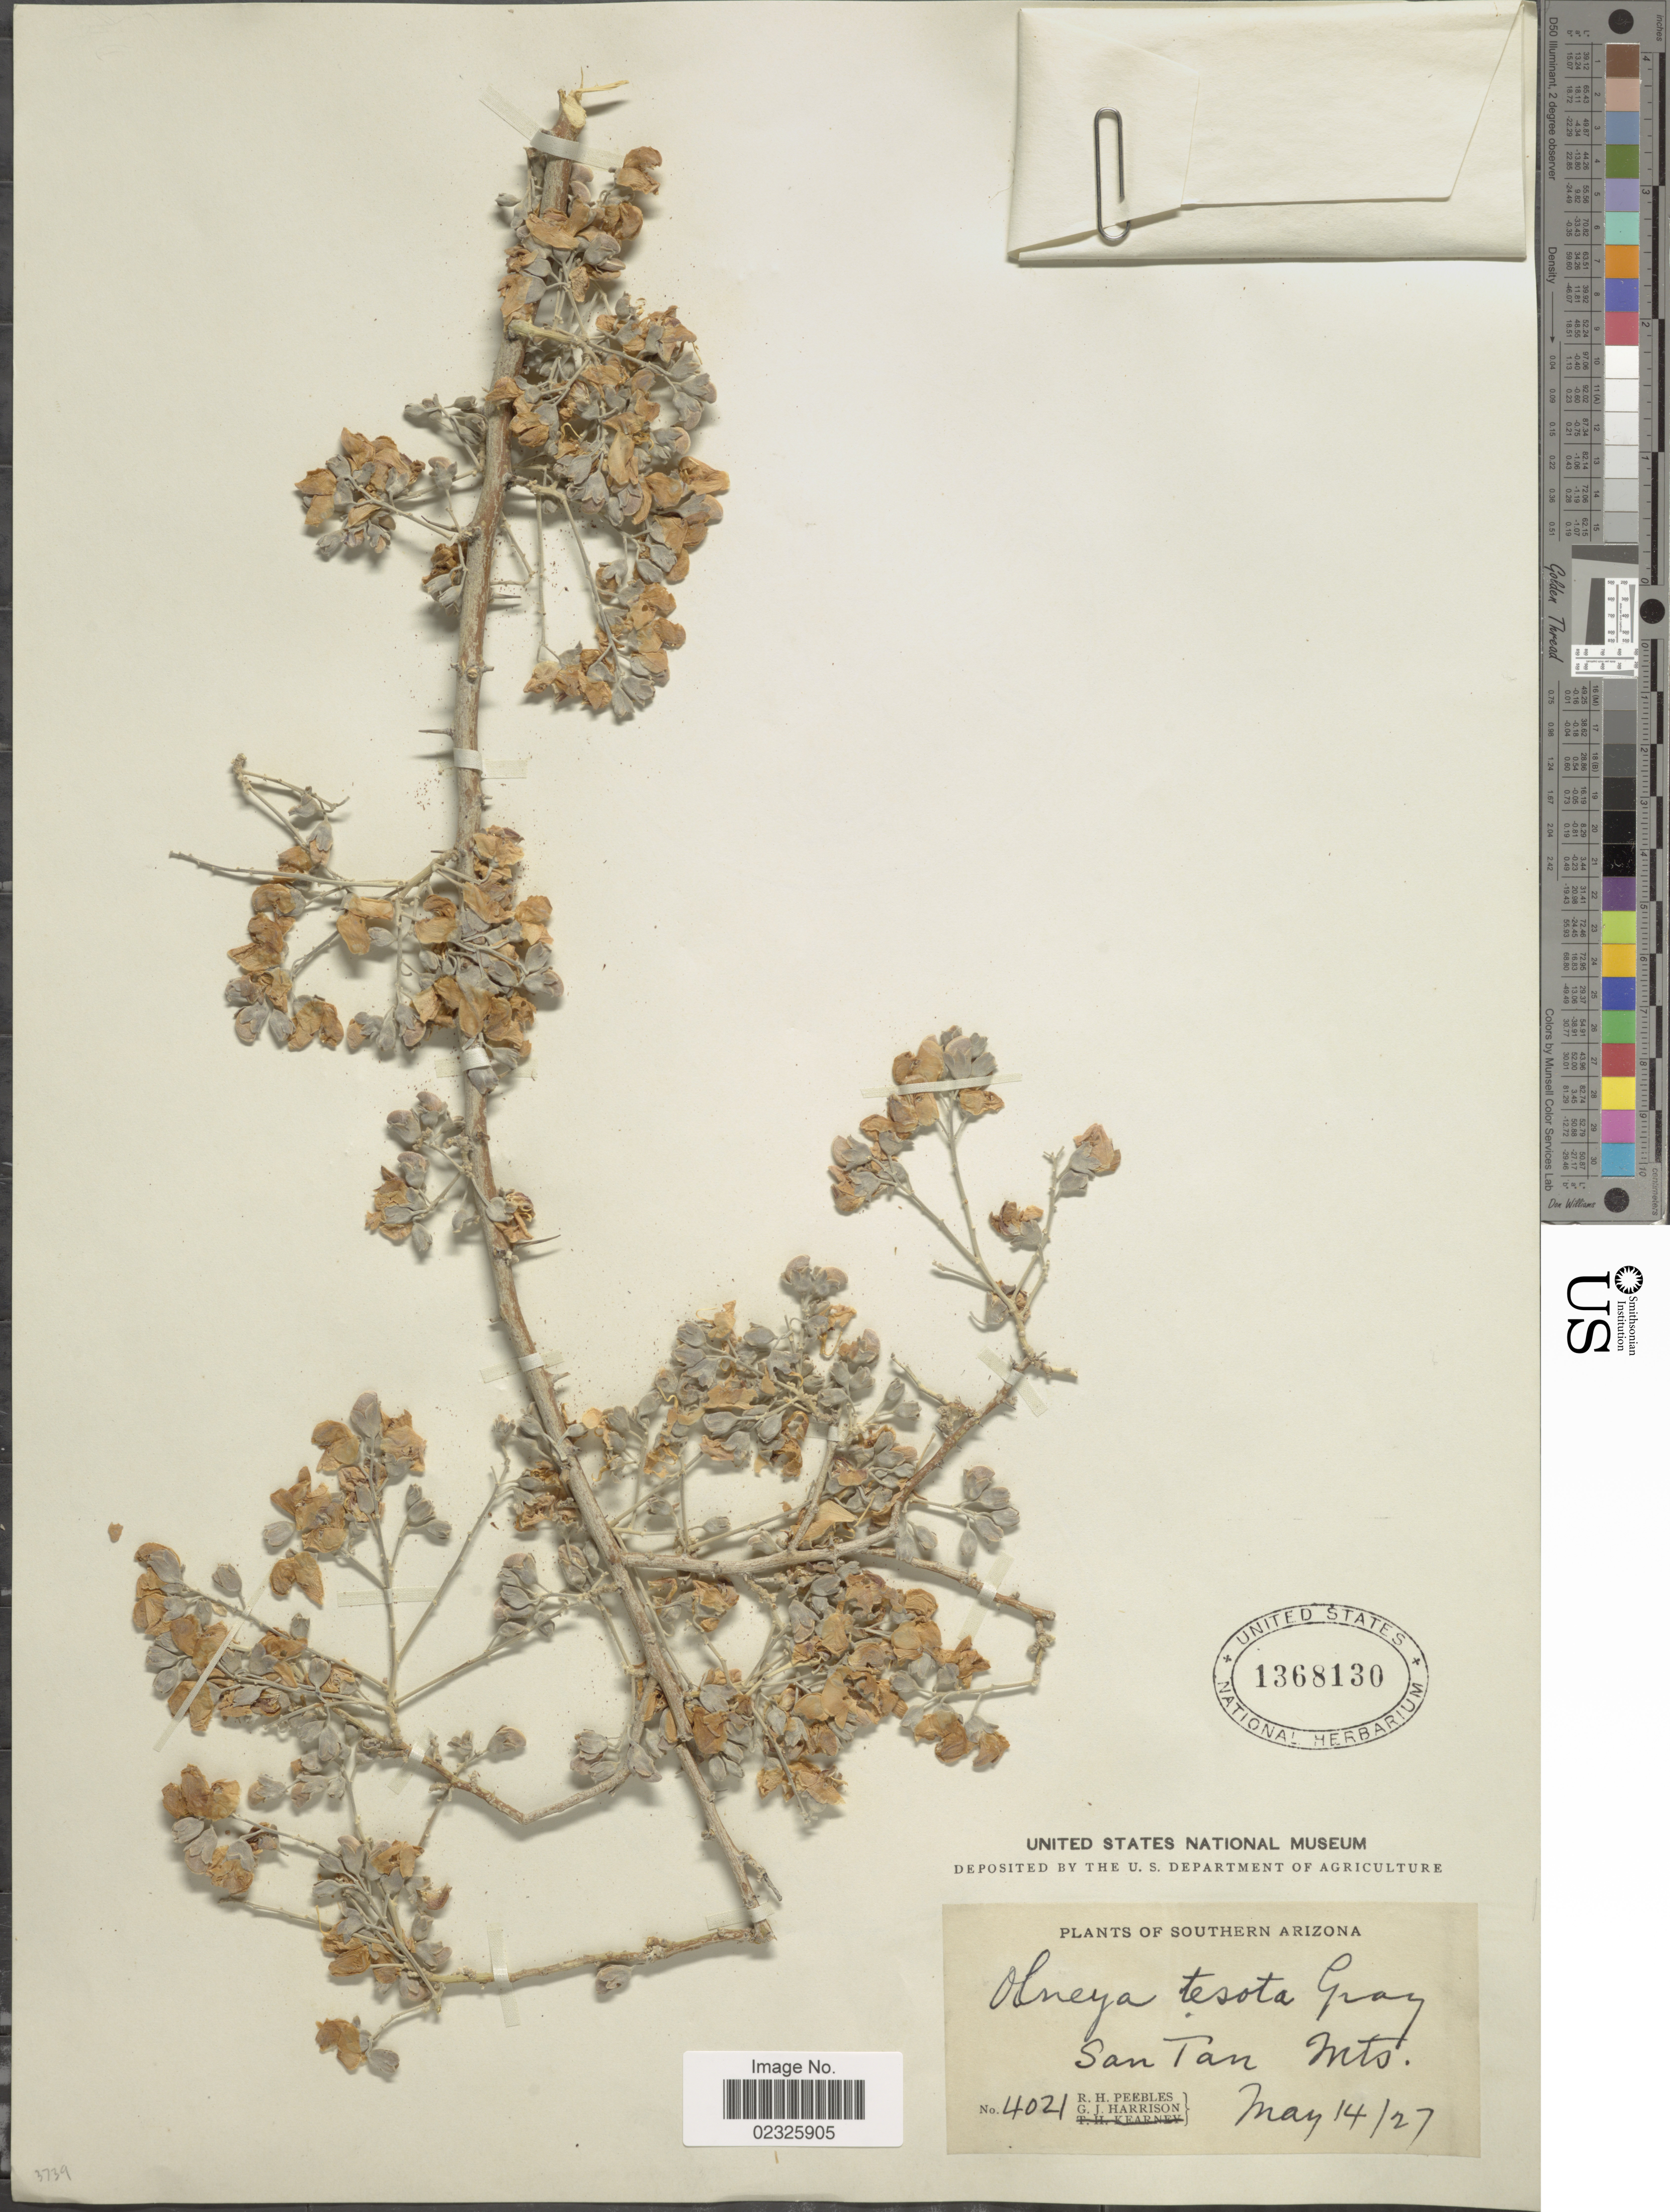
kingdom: Plantae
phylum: Tracheophyta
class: Magnoliopsida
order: Fabales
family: Fabaceae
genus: Olneya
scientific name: Olneya tesota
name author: A. Gray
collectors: R. H. Peebles & G. J. Harrison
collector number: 4021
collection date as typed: Transcribed d/m/y: 14/5/27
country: United States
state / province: Arizona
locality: Southern Arizona, San Tan Mts.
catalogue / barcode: US 1368130